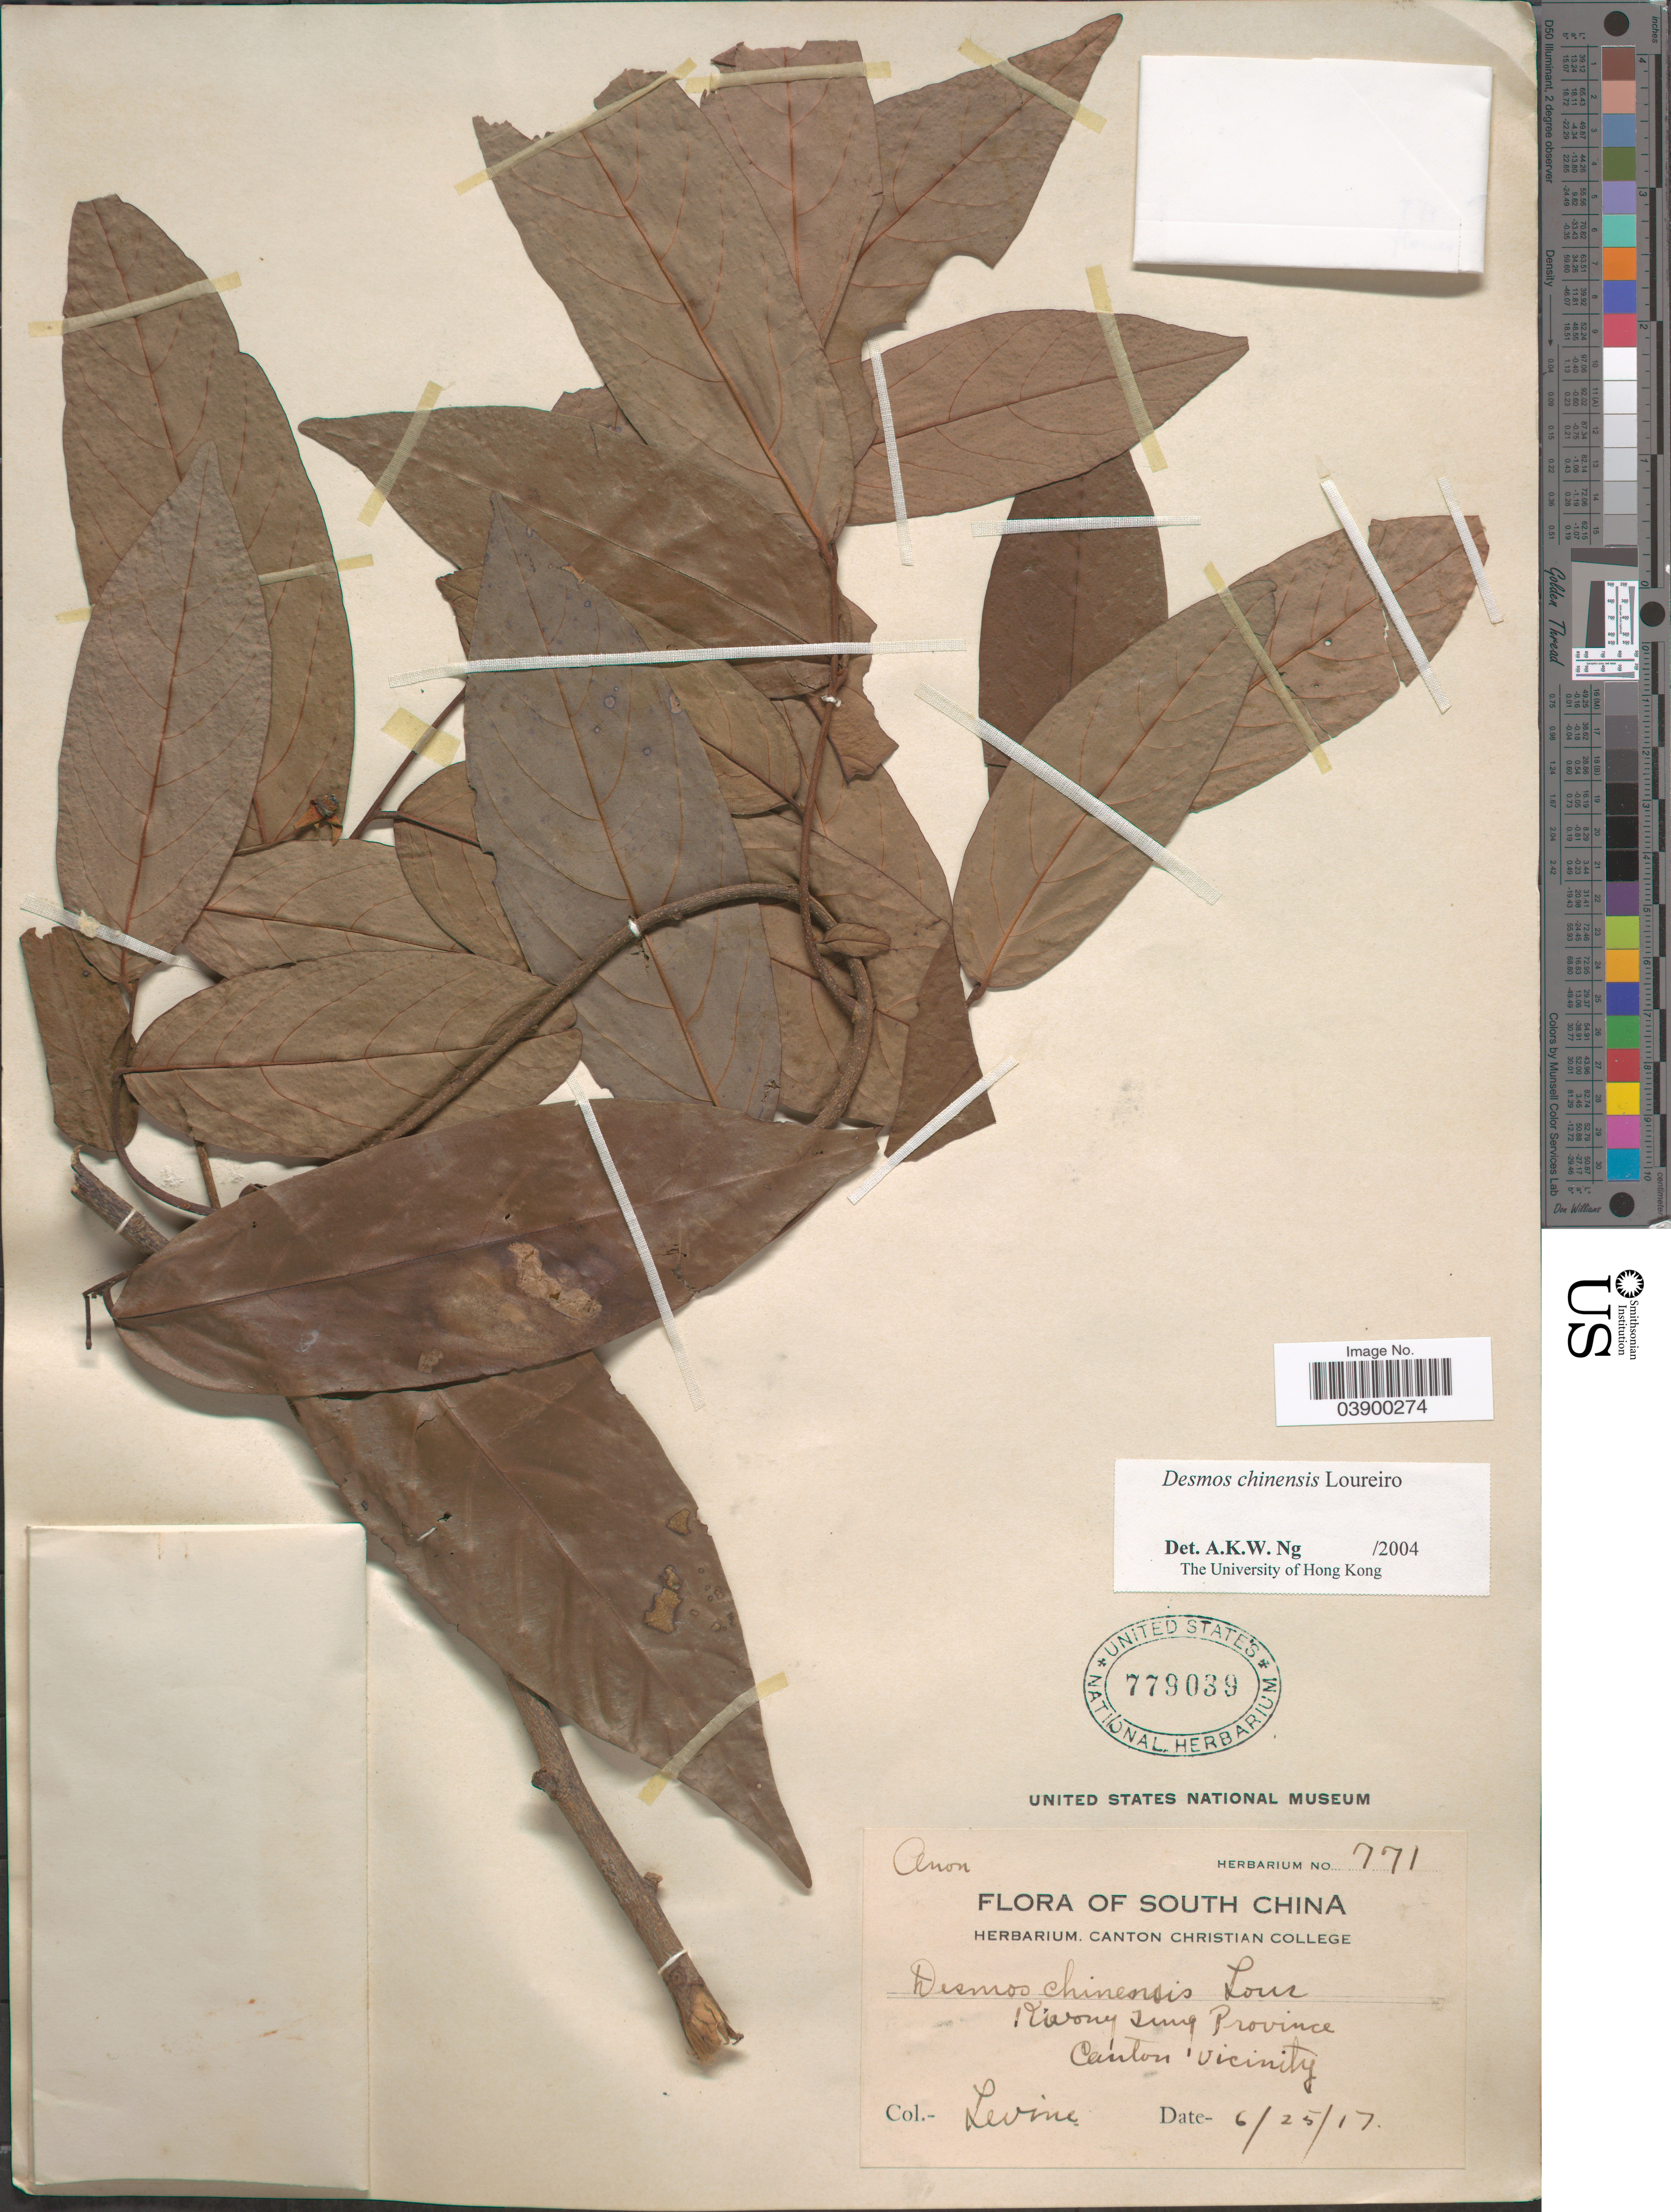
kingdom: Plantae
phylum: Tracheophyta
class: Magnoliopsida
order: Magnoliales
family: Annonaceae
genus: Desmos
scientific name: Desmos chinensis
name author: Lour.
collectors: -. Levine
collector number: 771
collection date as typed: Transcribed d/m/y: 25/6/17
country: China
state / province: Guangdong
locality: South China. Kwong Tung Province. Canton Vicinity.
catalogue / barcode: US 779039